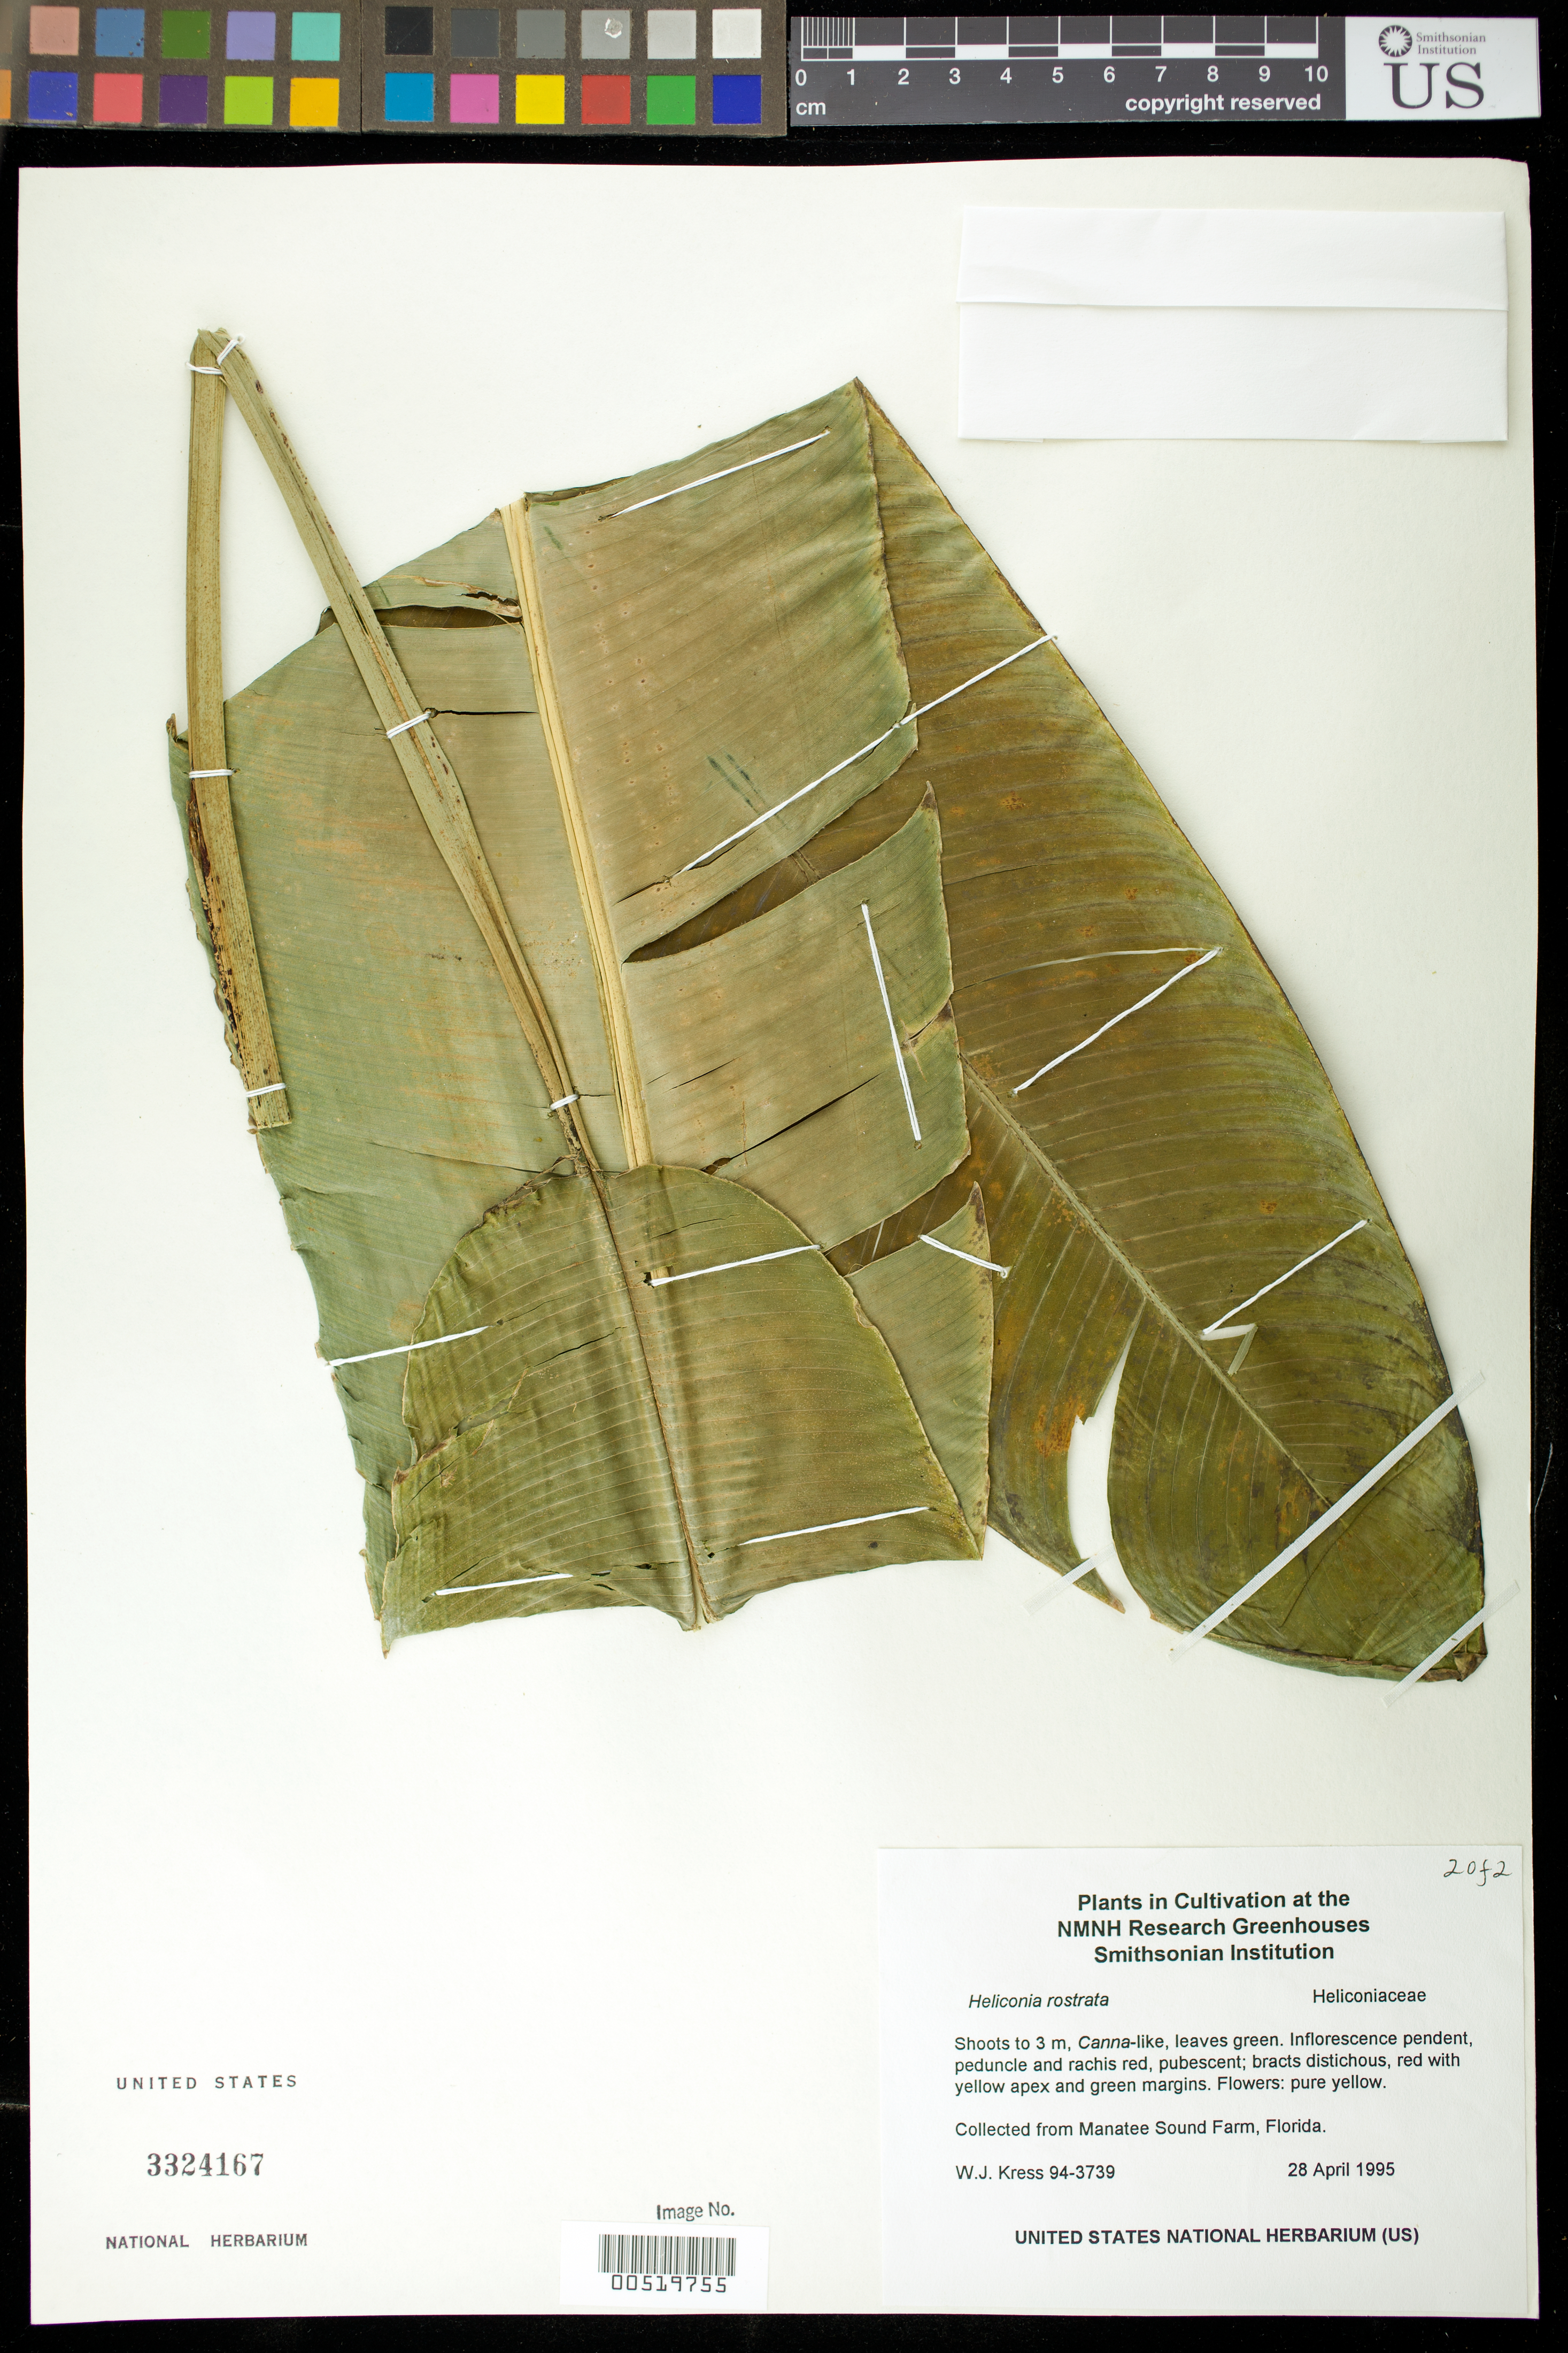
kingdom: Plantae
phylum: Tracheophyta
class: Liliopsida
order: Zingiberales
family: Heliconiaceae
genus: Heliconia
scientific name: Heliconia rostrata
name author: Ruiz & Pav.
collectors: W. J. Kress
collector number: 94-3739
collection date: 1995-04-28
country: United States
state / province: Florida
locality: Manatee Sound Farm, Dexter Ball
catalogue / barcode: US 3324167